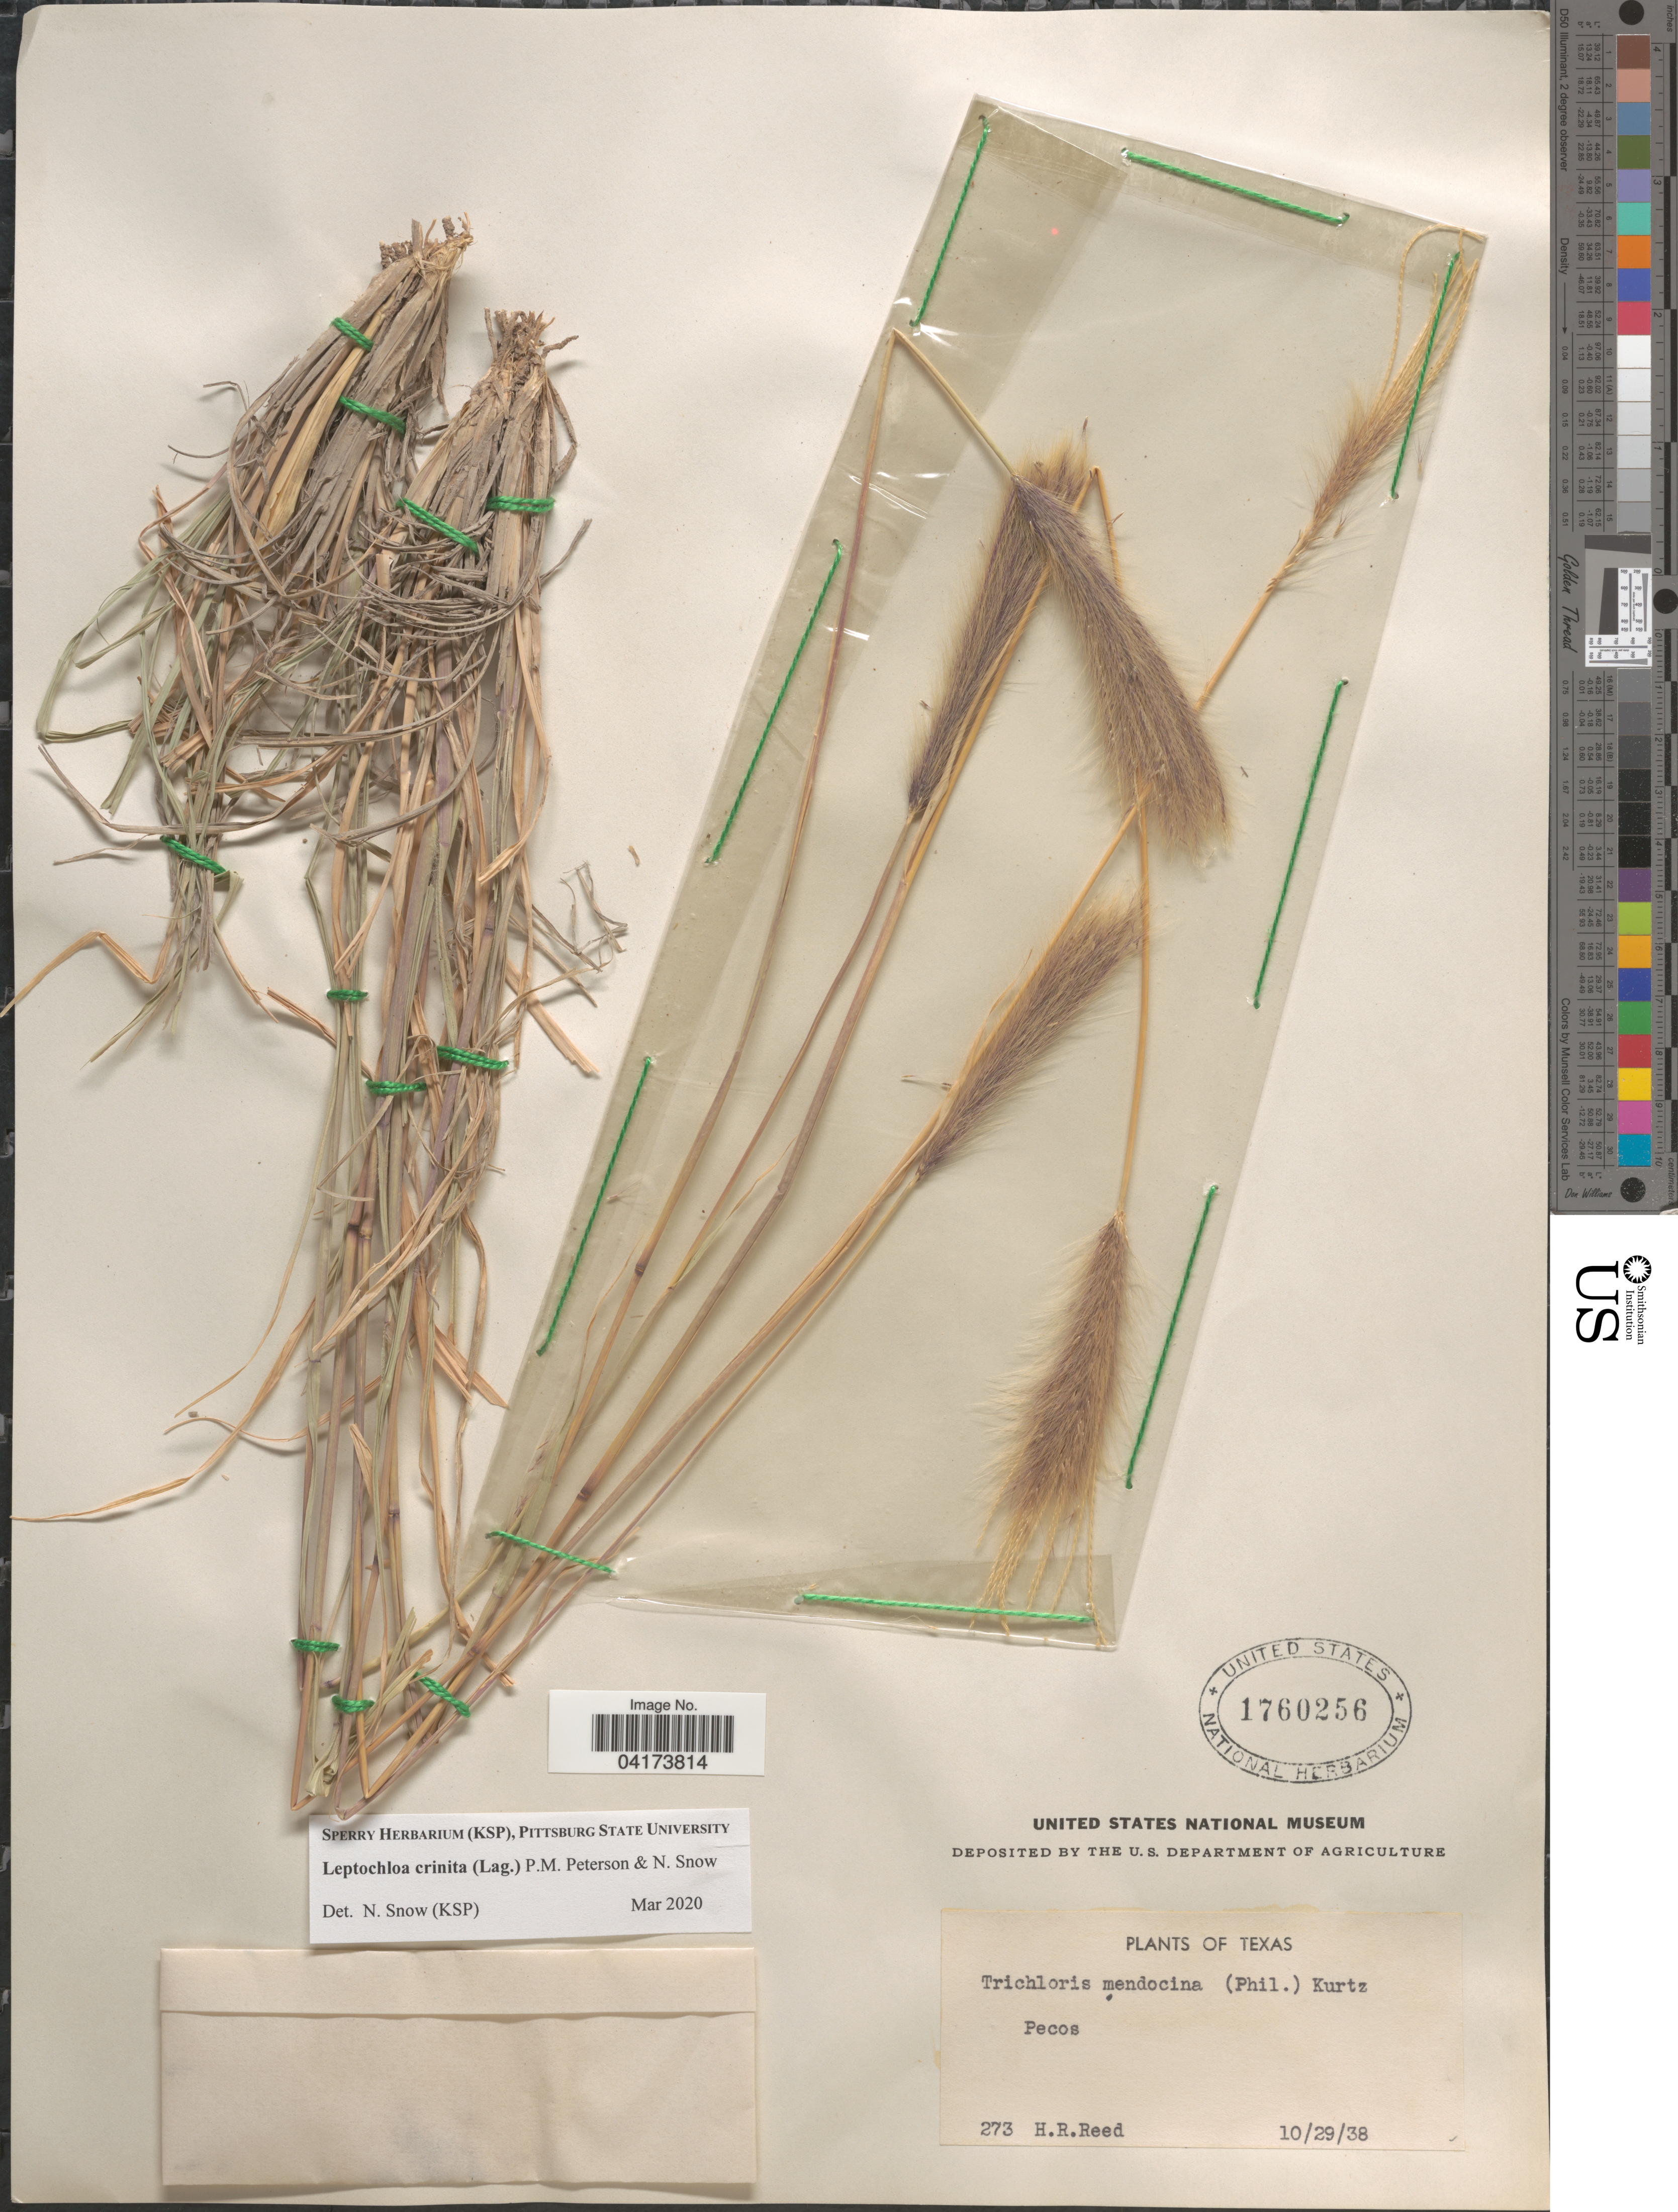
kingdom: Plantae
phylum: Tracheophyta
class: Liliopsida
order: Poales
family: Poaceae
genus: Leptochloa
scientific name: Leptochloa crinita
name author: (Lag.) P.M. Peterson & N. Snow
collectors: H. Reed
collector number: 273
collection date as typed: Transcribed d/m/y: 29/10/38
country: United States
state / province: Texas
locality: Pecos.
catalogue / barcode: US 1760256